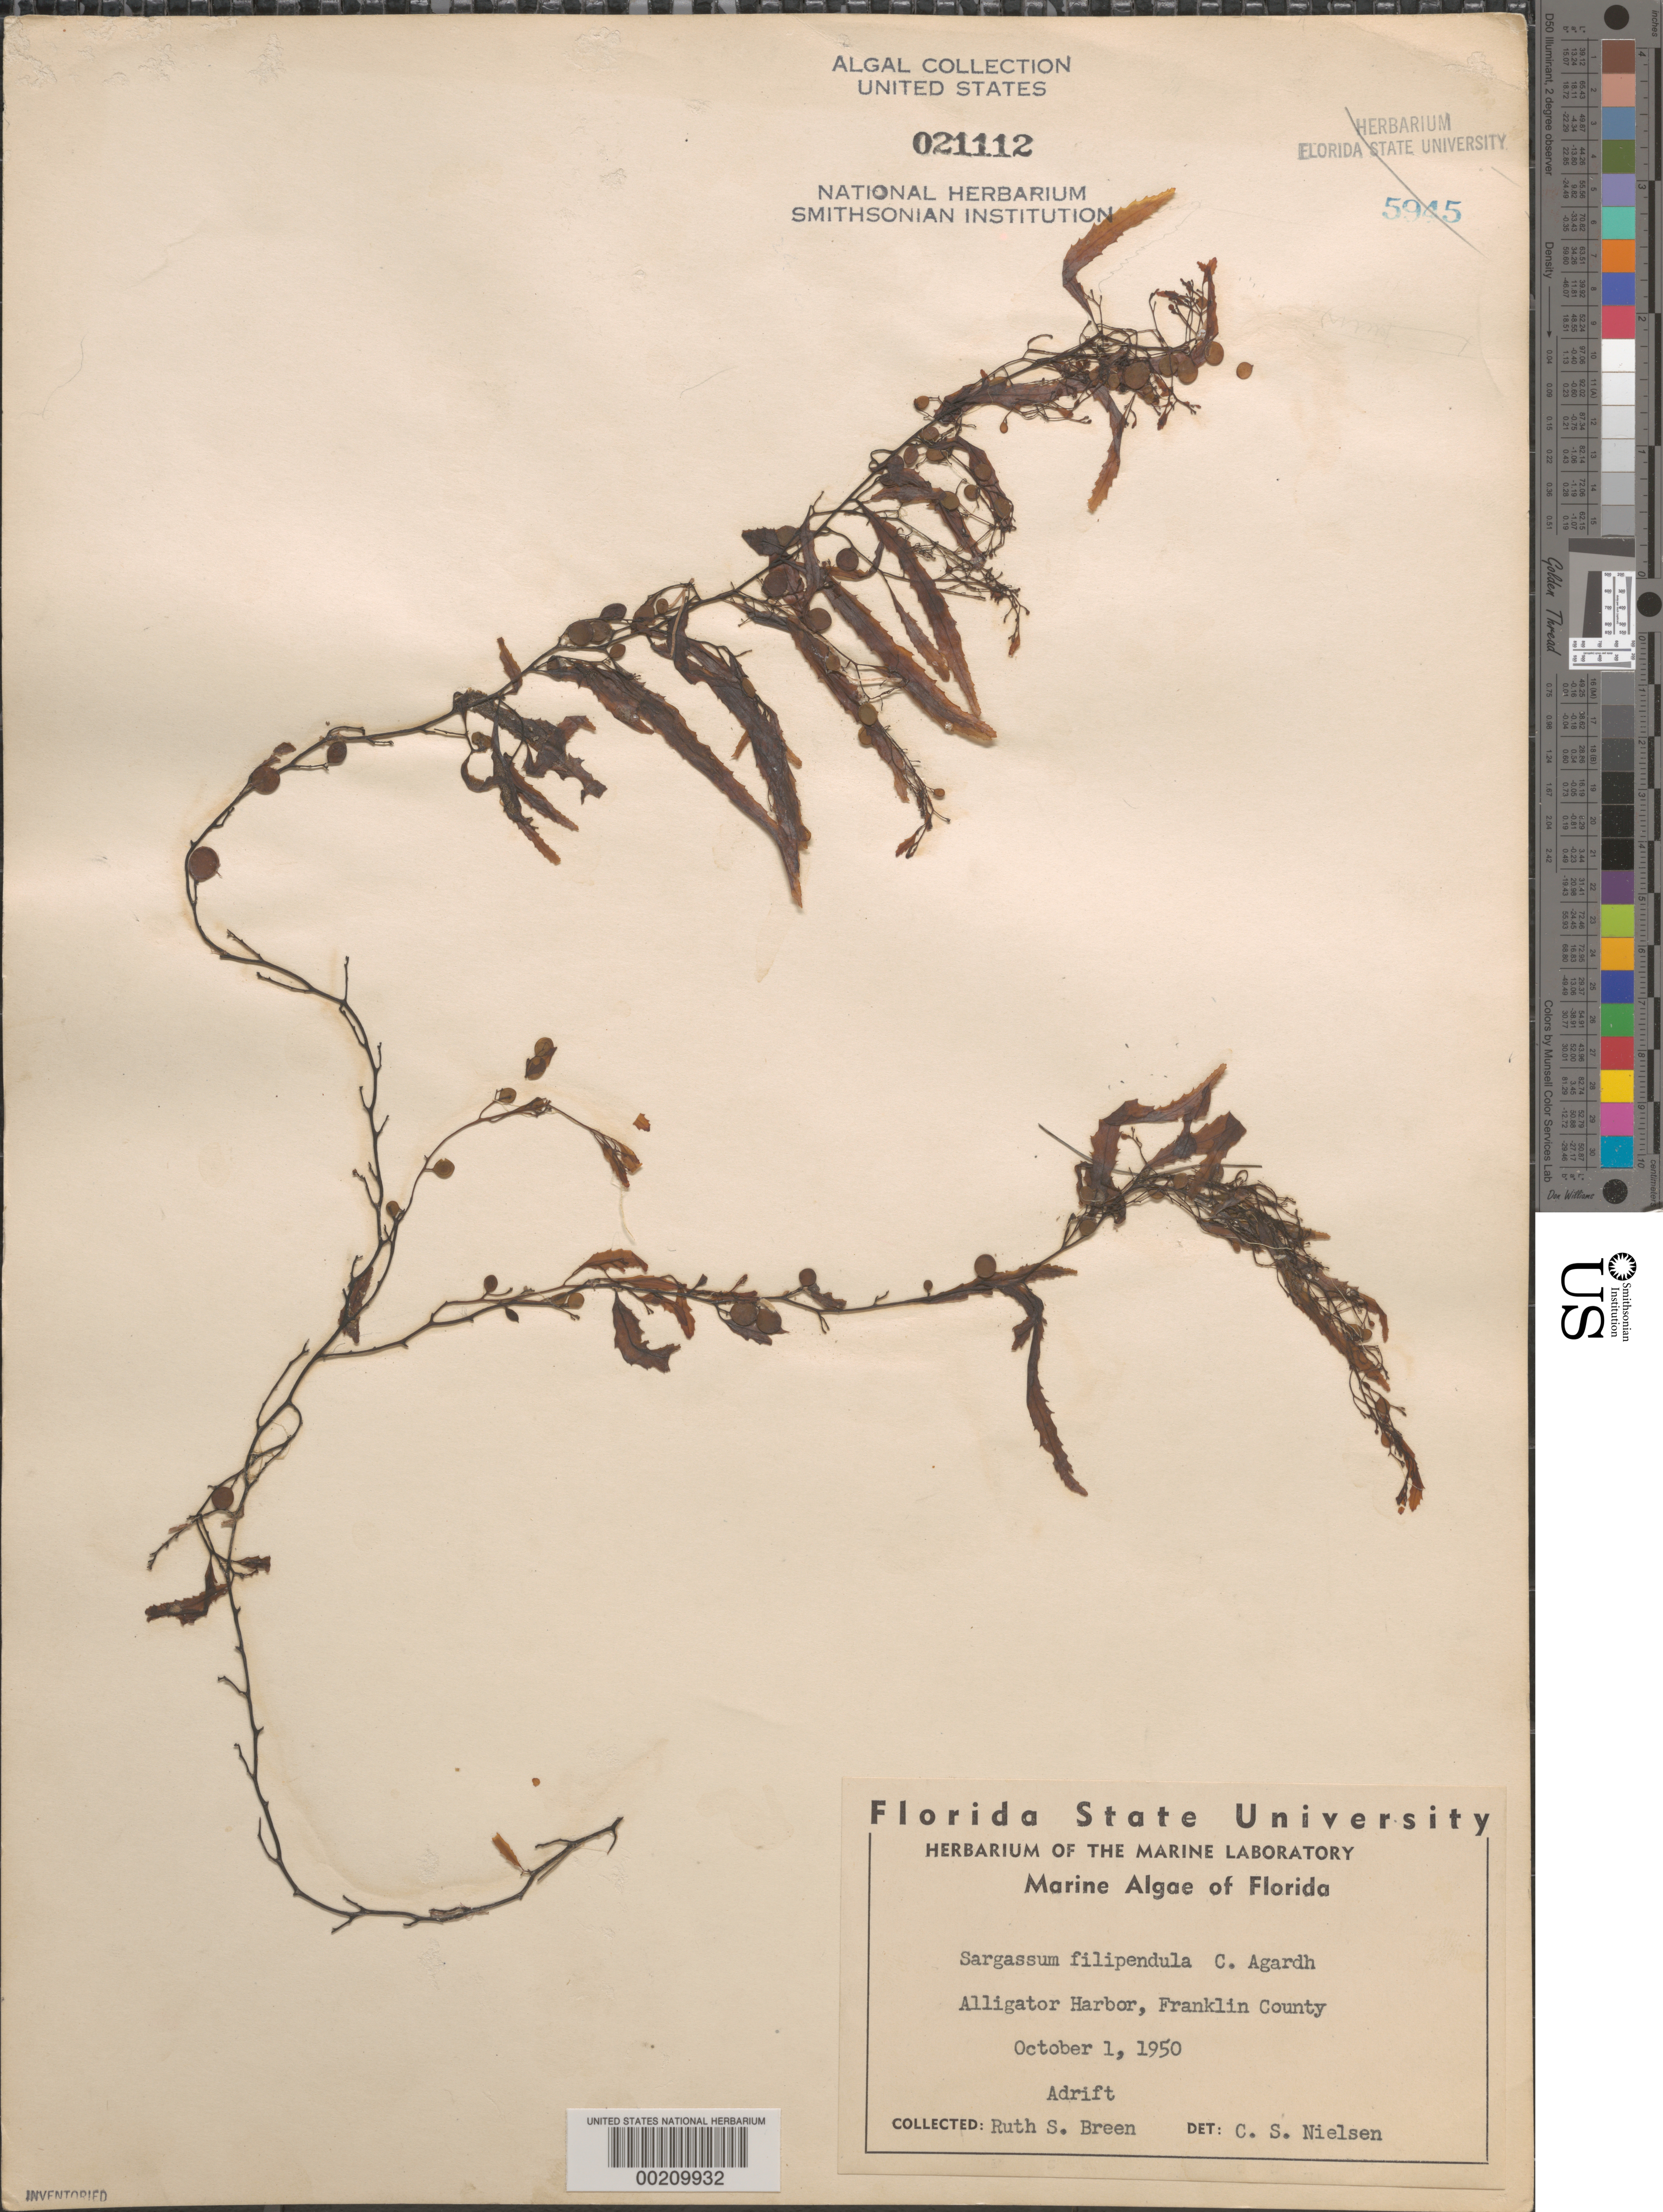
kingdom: Chromista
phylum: Ochrophyta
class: Phaeophyceae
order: Fucales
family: Sargassaceae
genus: Sargassum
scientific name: Sargassum filipendula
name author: C. Agardh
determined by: Humm, Harold J.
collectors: R. Breen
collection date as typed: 01 Oct 1950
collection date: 1950-10-01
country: United States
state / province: Florida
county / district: Franklin County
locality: Alligator Harbor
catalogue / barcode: US 21112